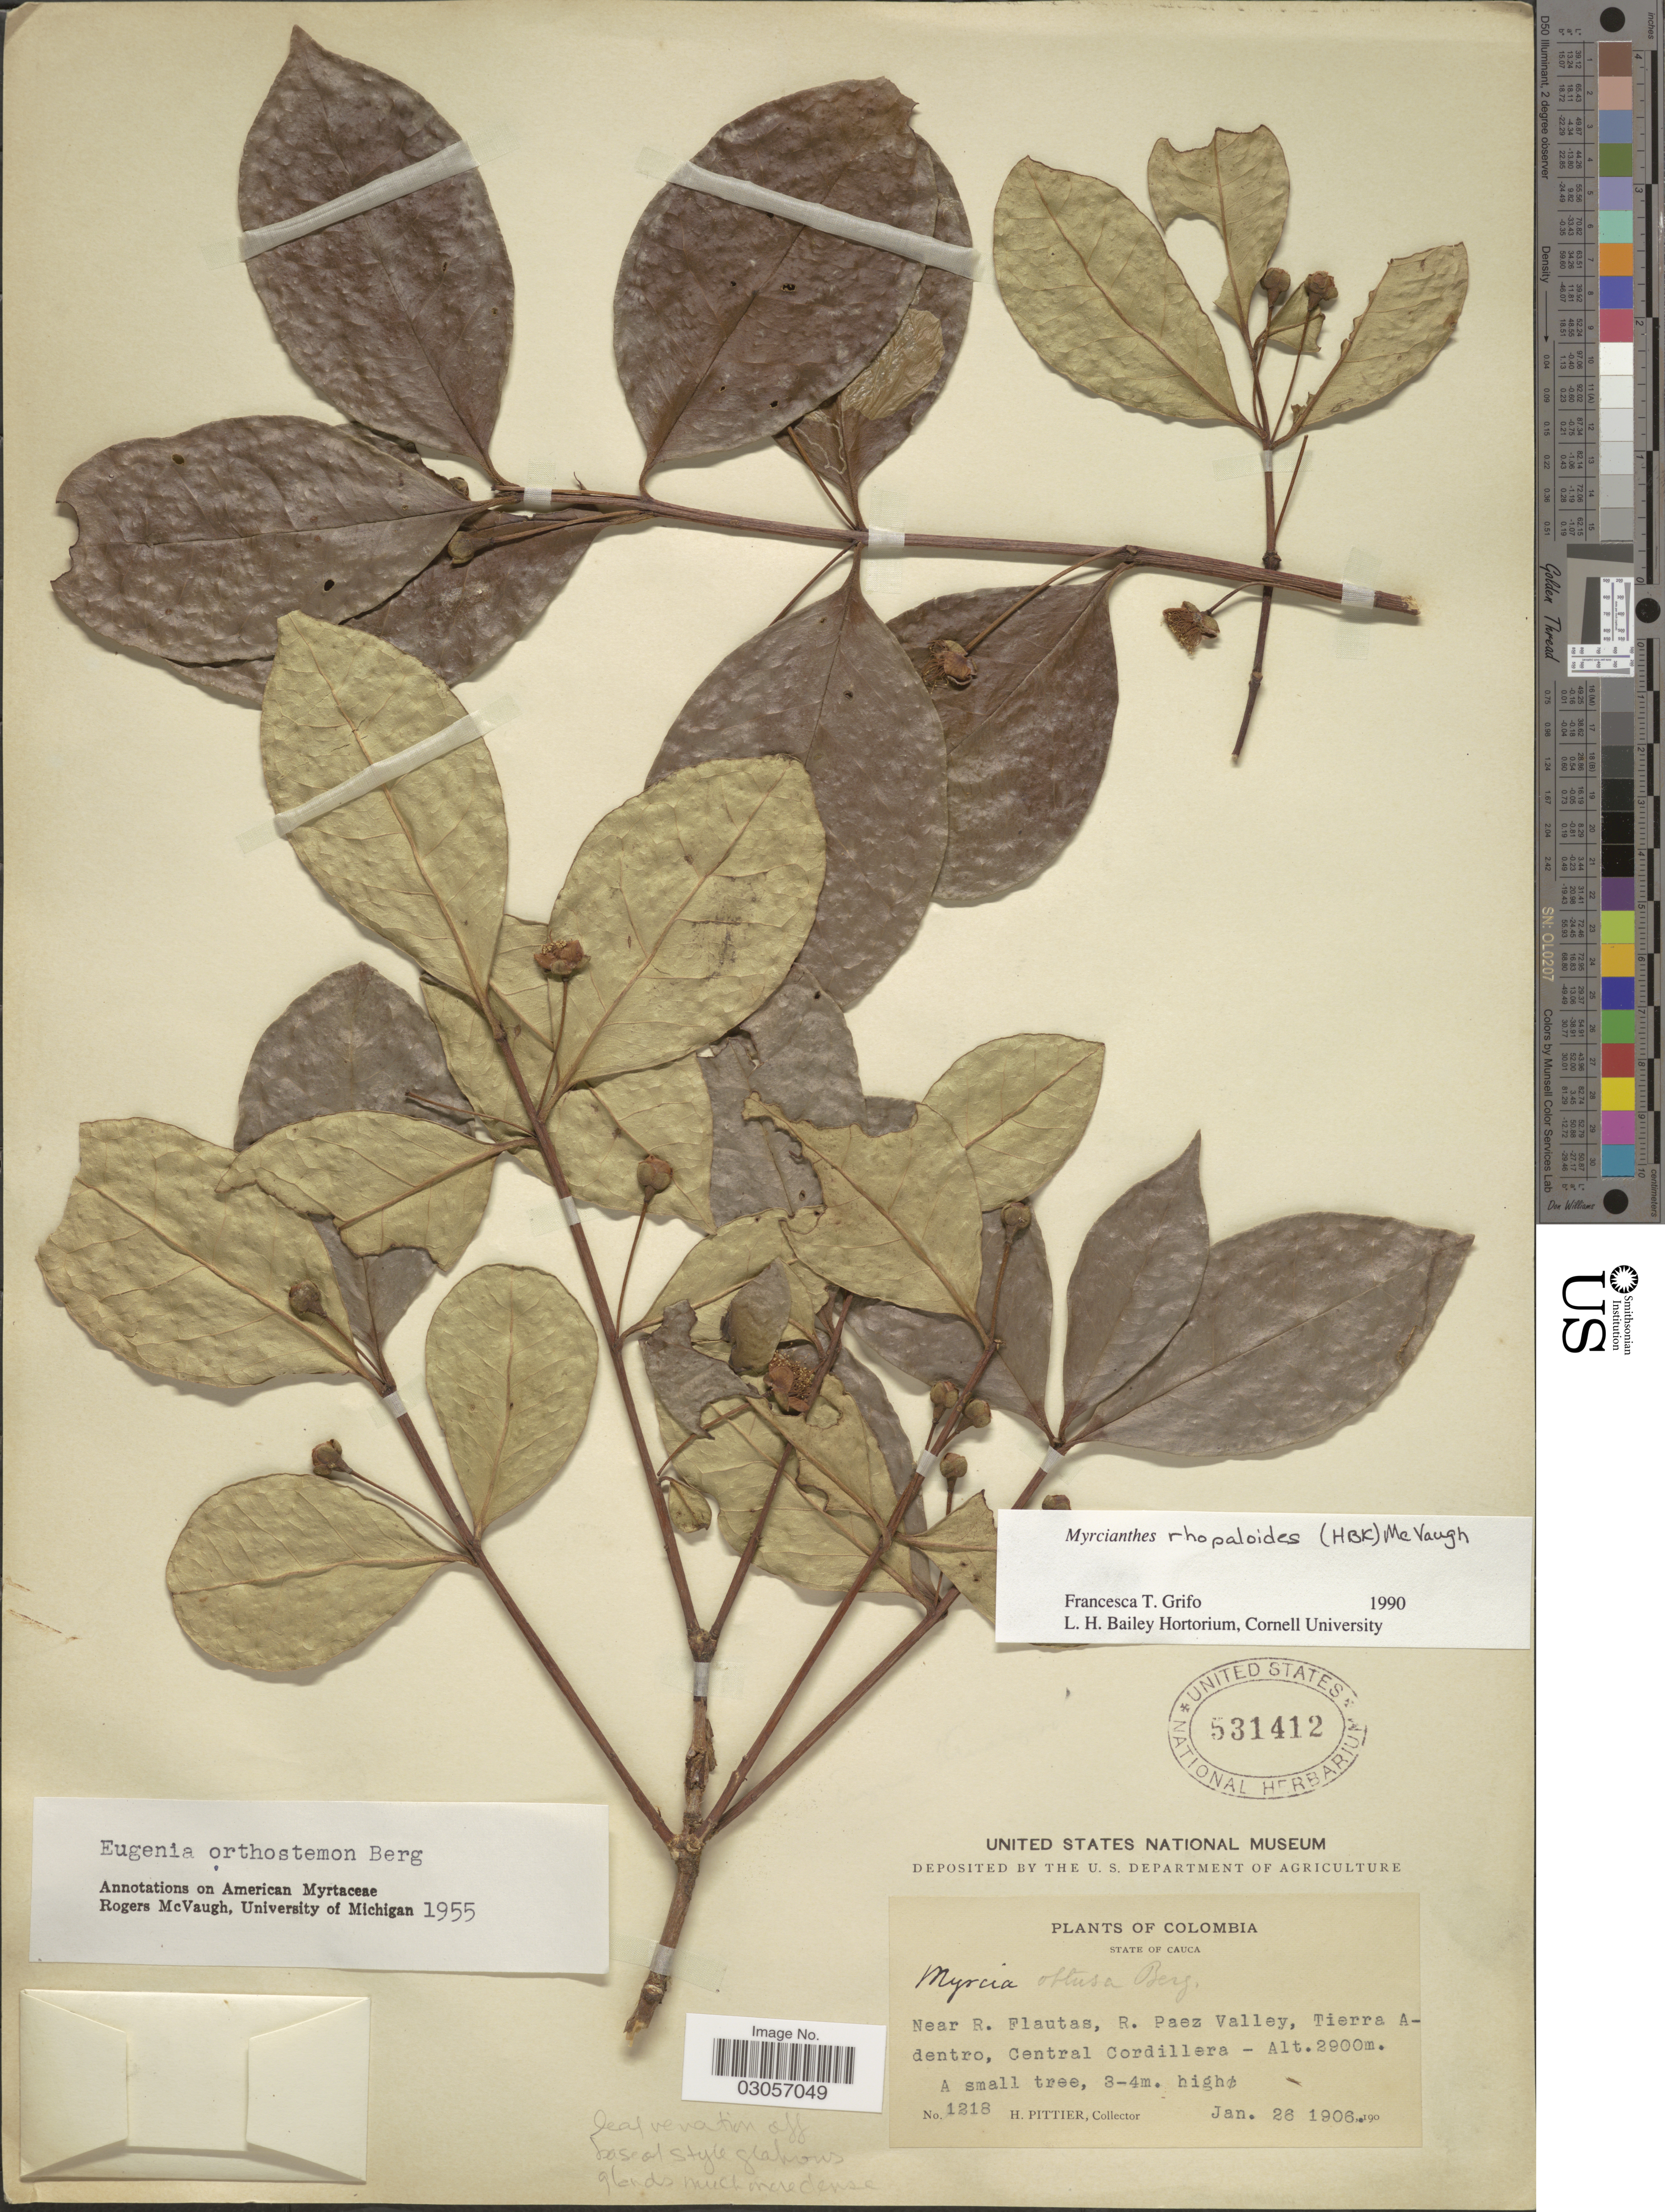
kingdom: Plantae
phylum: Tracheophyta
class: Magnoliopsida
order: Myrtales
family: Myrtaceae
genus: Myrcianthes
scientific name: Myrcianthes rhopaloides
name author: (Kunth) McVaugh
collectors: H. F. Pittier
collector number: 1218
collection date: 1906-01-26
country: Colombia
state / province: Cauca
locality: Near R. Flautas, R. Paez Valley, Tierra Adentro, Central Cordillera.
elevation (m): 2900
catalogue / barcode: US 531412